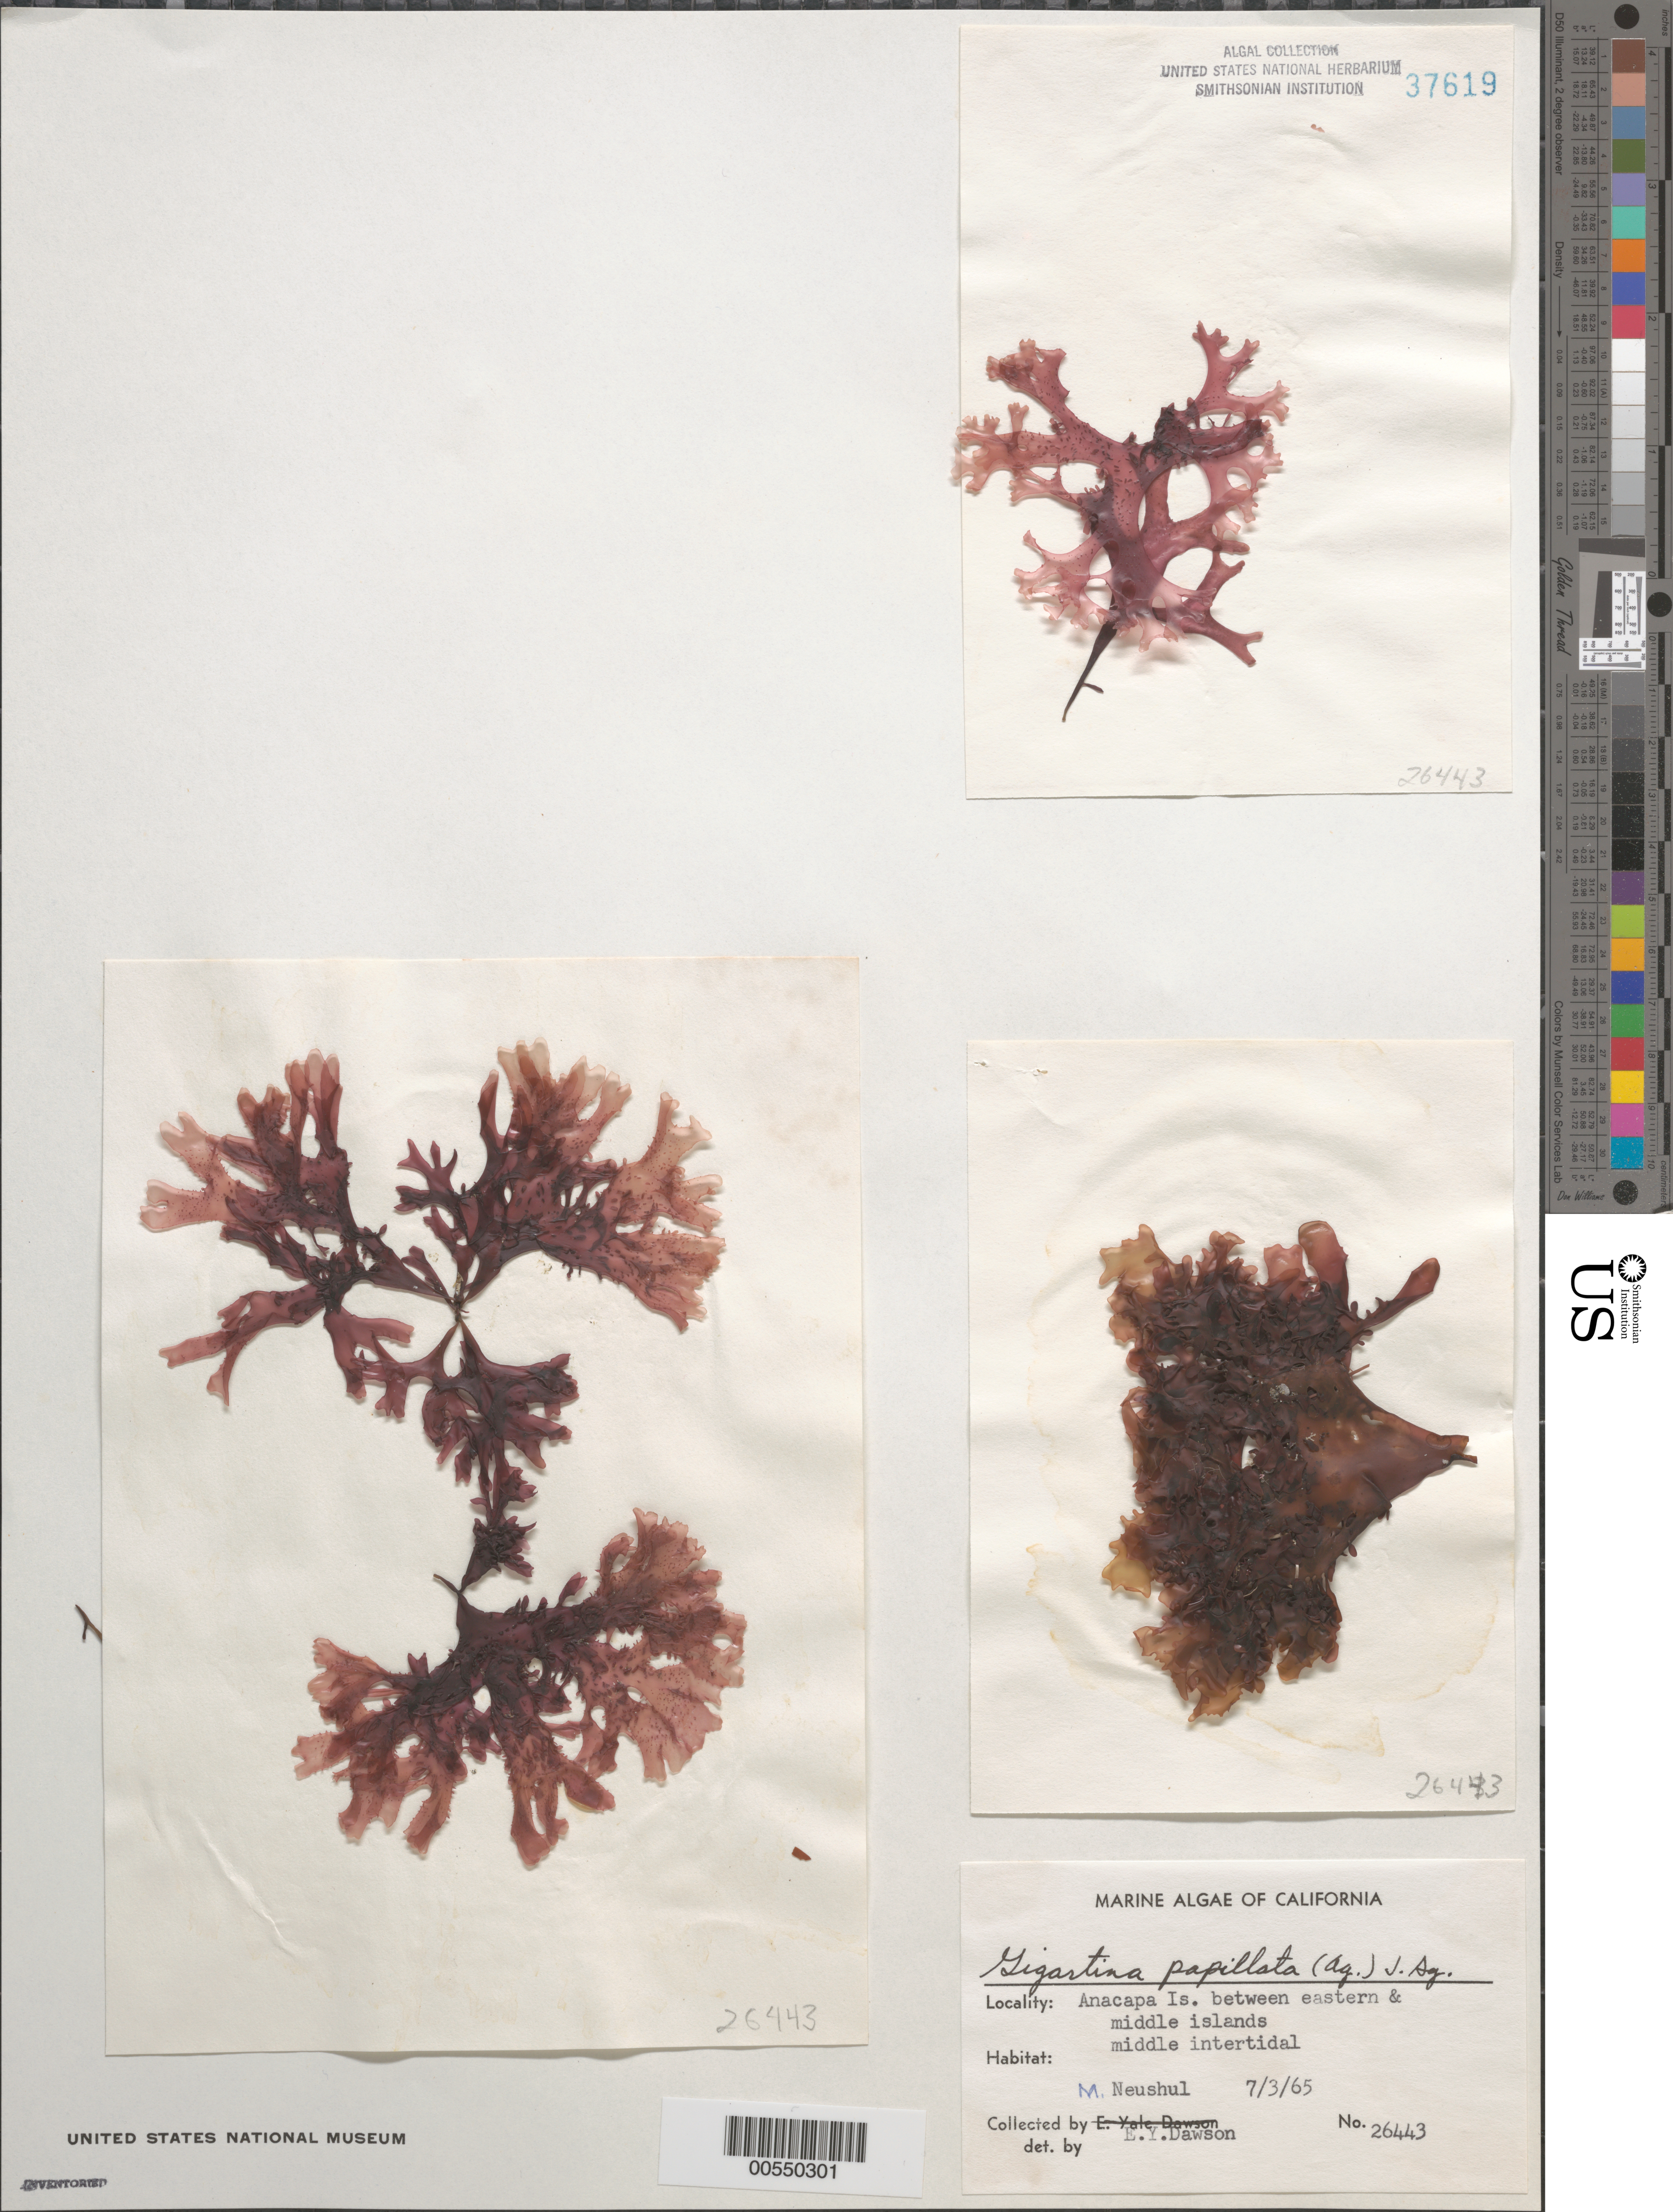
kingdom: Plantae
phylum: Rhodophyta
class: Florideophyceae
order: Gigartinales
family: Phyllophoraceae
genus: Mastocarpus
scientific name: Mastocarpus papillatus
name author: (C. Agardh) Kütz.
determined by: Algae name updating Project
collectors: M. Neushul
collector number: EYD 26443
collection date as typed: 03 Jul 1965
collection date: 1965-07-03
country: United States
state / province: California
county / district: Ventura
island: Anacapa Island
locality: Between eastern and middle islands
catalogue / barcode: US 37619